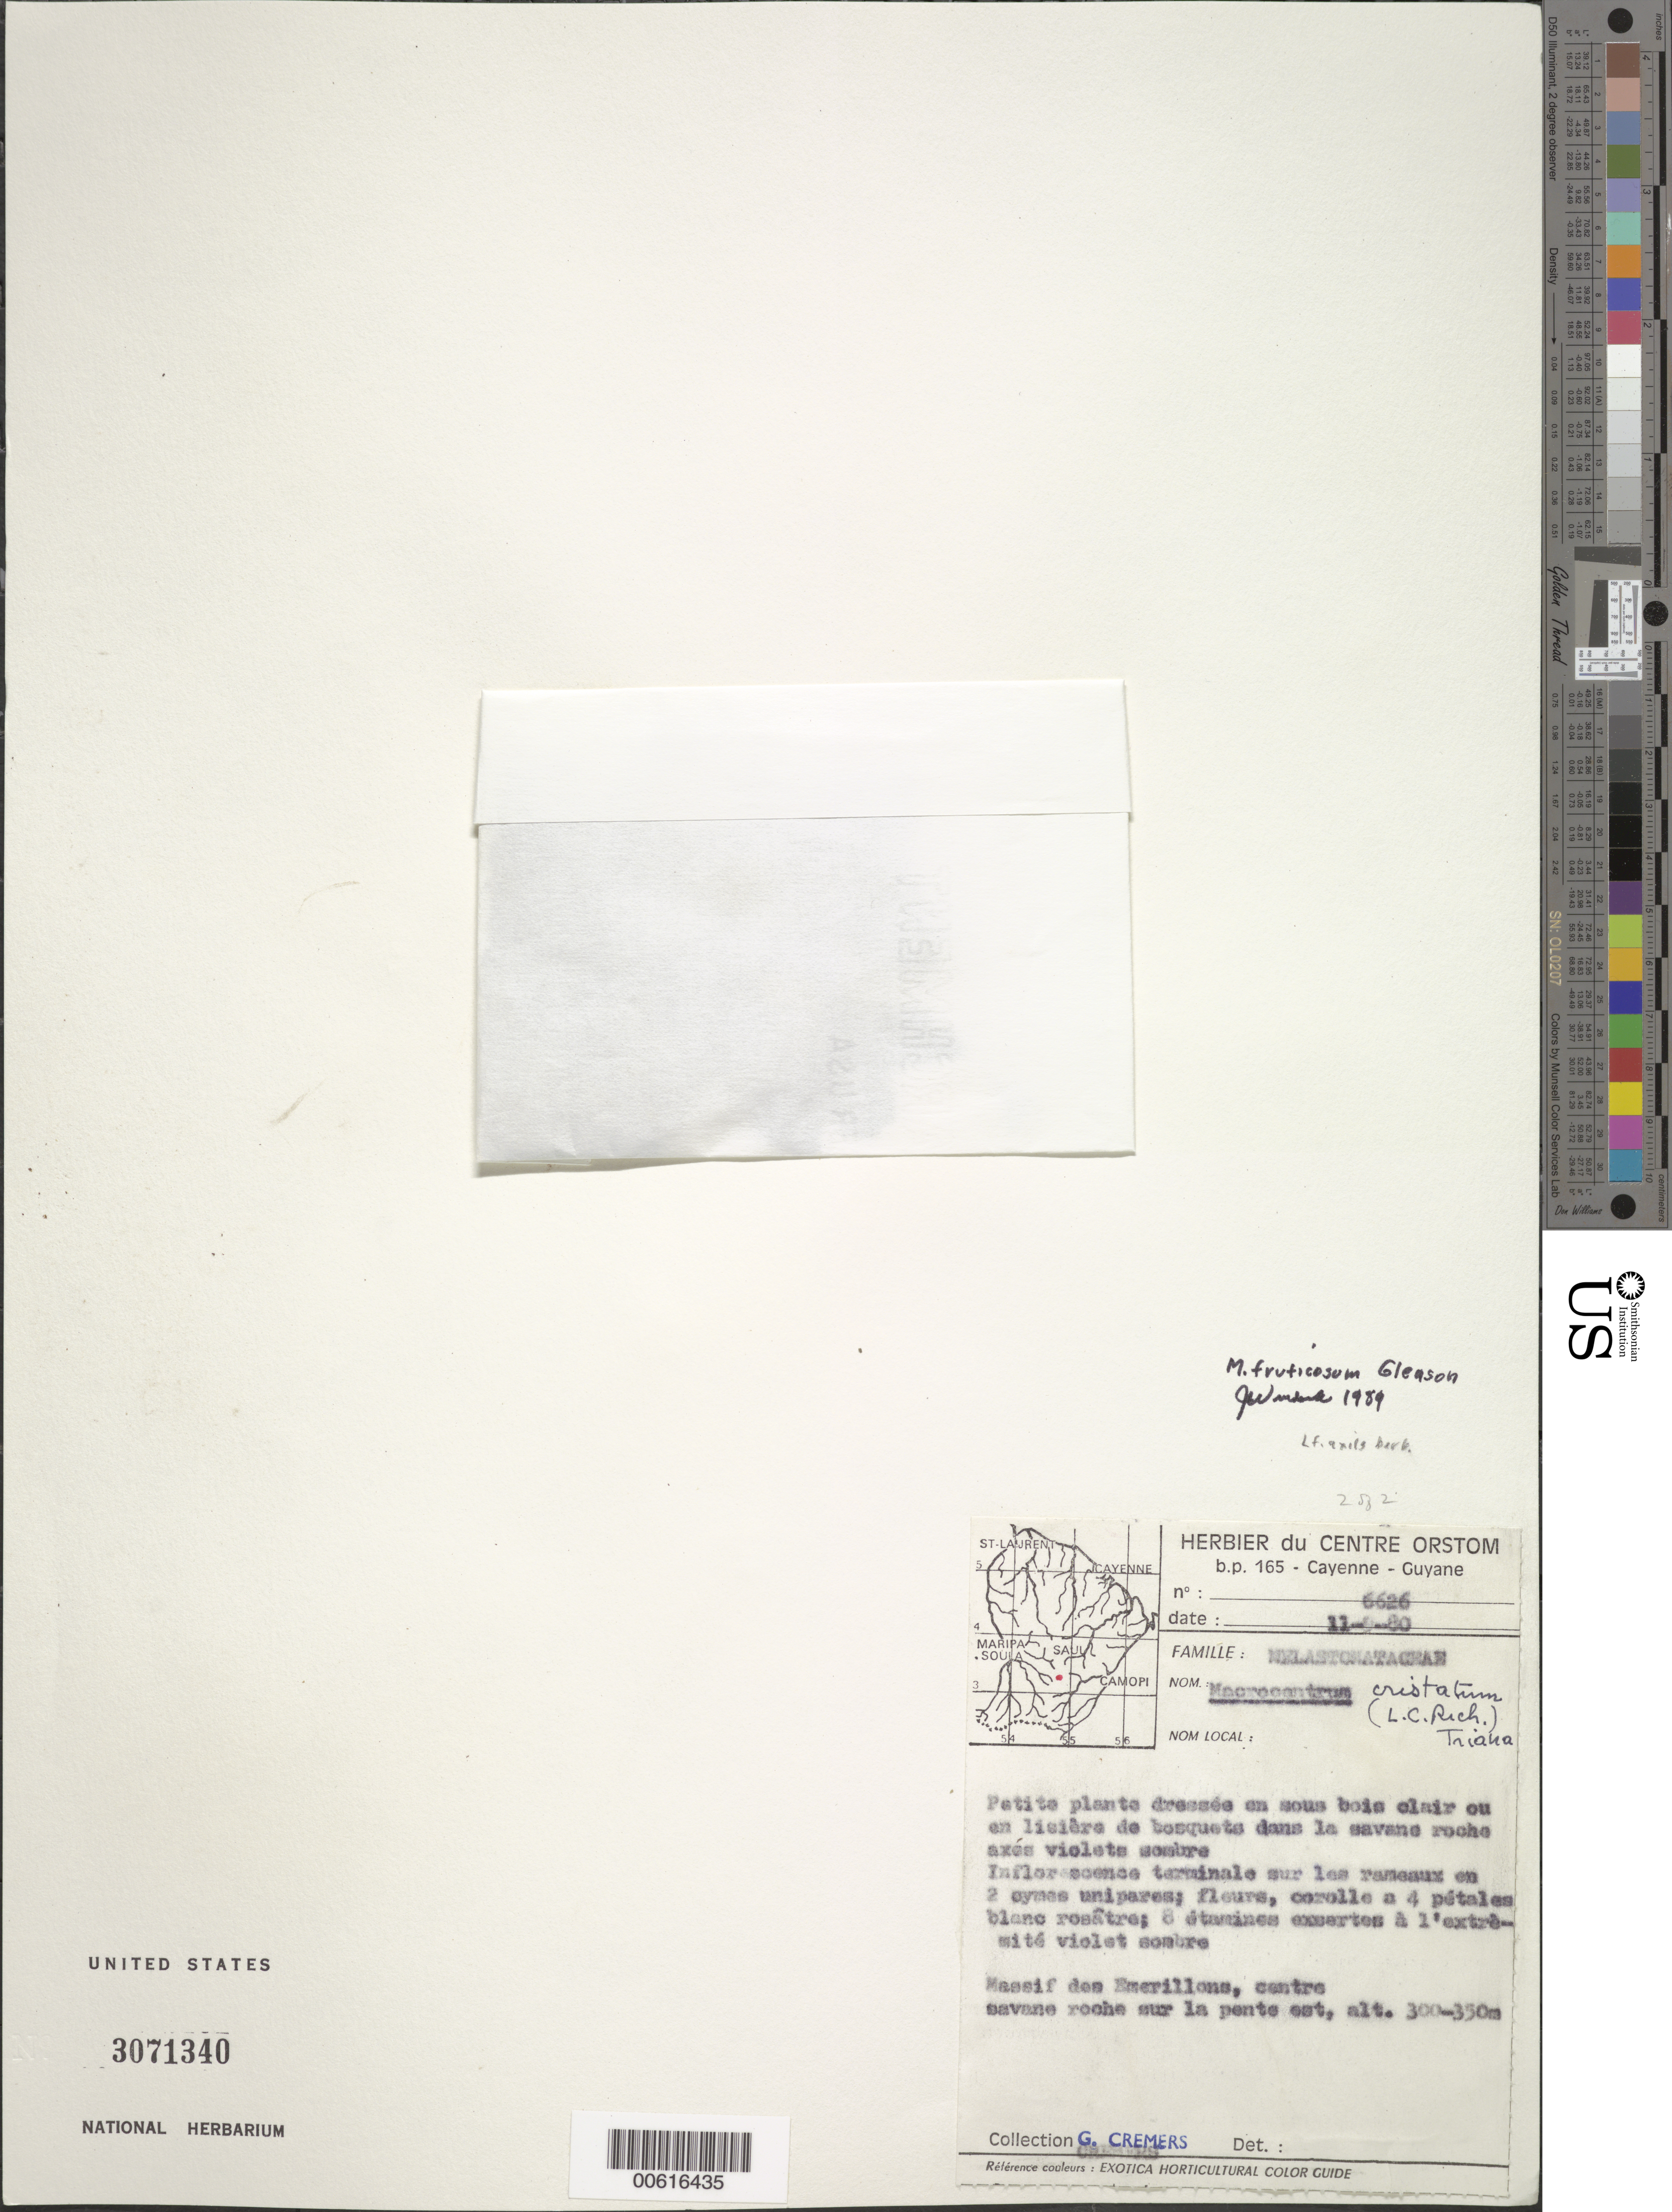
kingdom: Plantae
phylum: Tracheophyta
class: Magnoliopsida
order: Myrtales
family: Melastomataceae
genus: Macrocentrum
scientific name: Macrocentrum fruticosum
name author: Gleason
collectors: G. Cremers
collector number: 6626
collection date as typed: Transcribed d/m/y: 11/9/80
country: Guyana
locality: Massif des Emerillons.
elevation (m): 300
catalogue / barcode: US 3071340